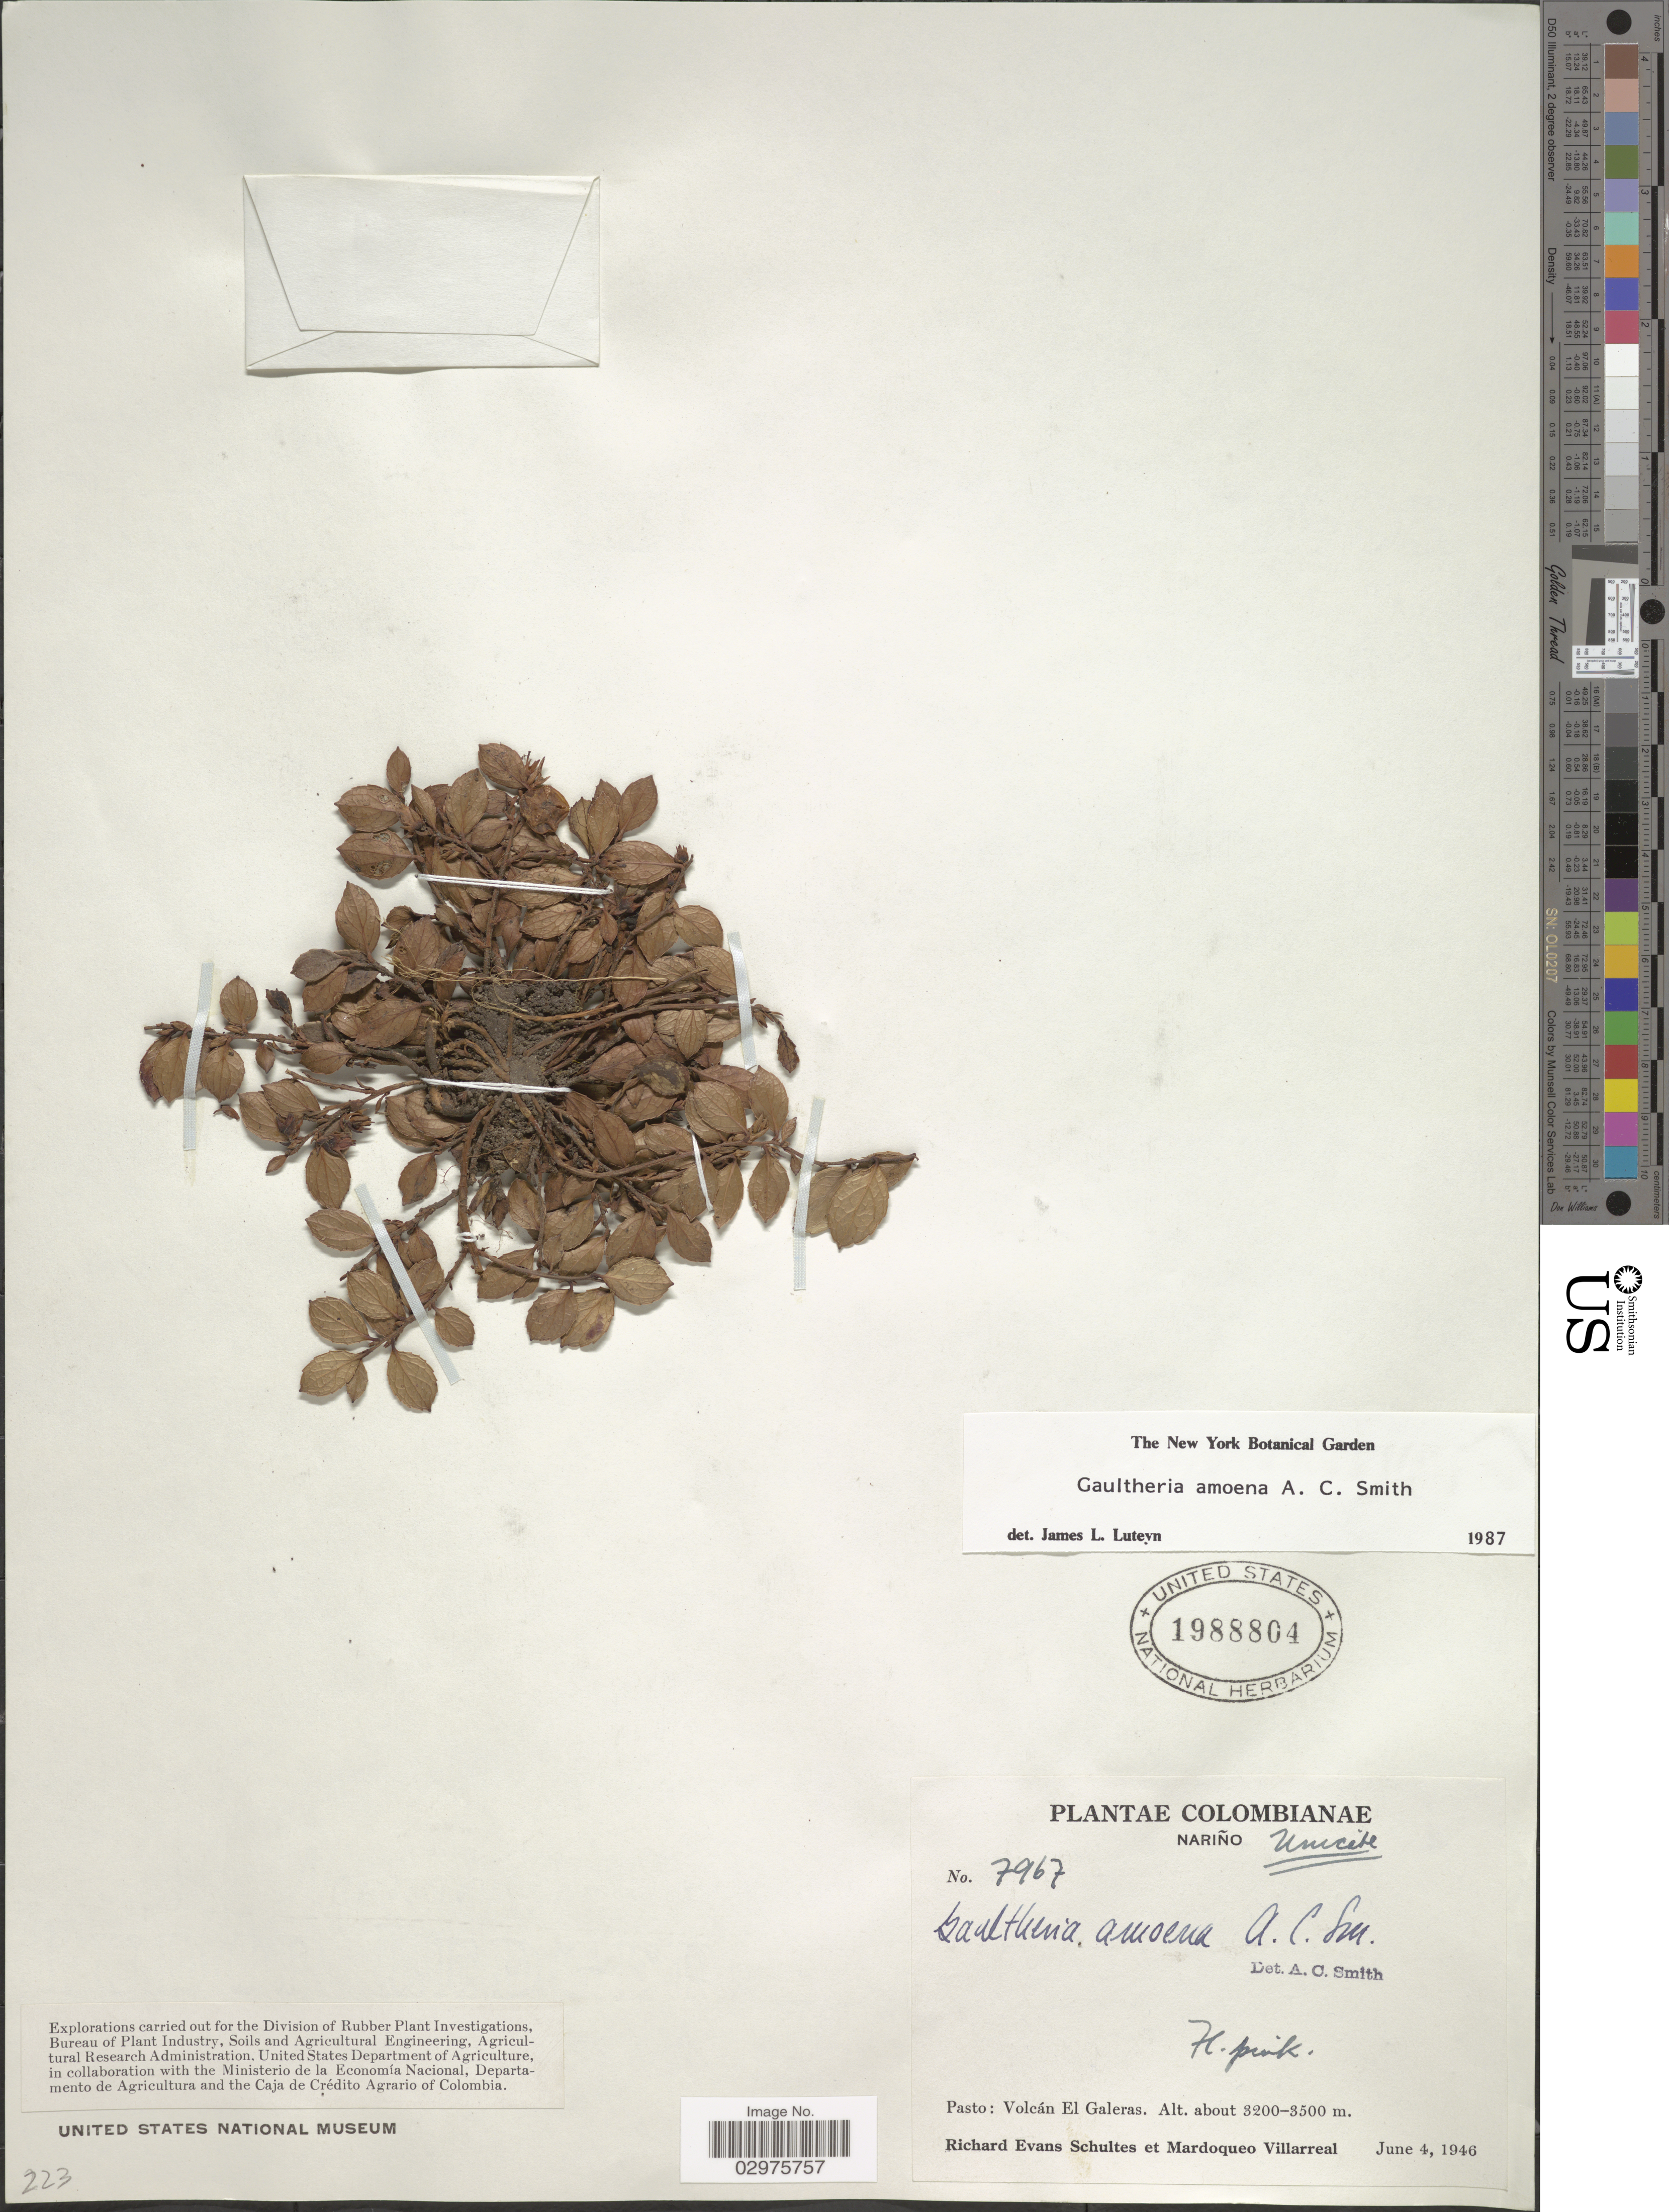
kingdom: Plantae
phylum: Tracheophyta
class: Magnoliopsida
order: Ericales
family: Ericaceae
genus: Gaultheria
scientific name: Gaultheria amoena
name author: A.C. Sm.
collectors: R. E. Schultes & M. Villarreal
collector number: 7967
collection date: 1946-06-04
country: Colombia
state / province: Nariño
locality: Pasto: Volcán El Galeras.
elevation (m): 3200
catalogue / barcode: US 1988804